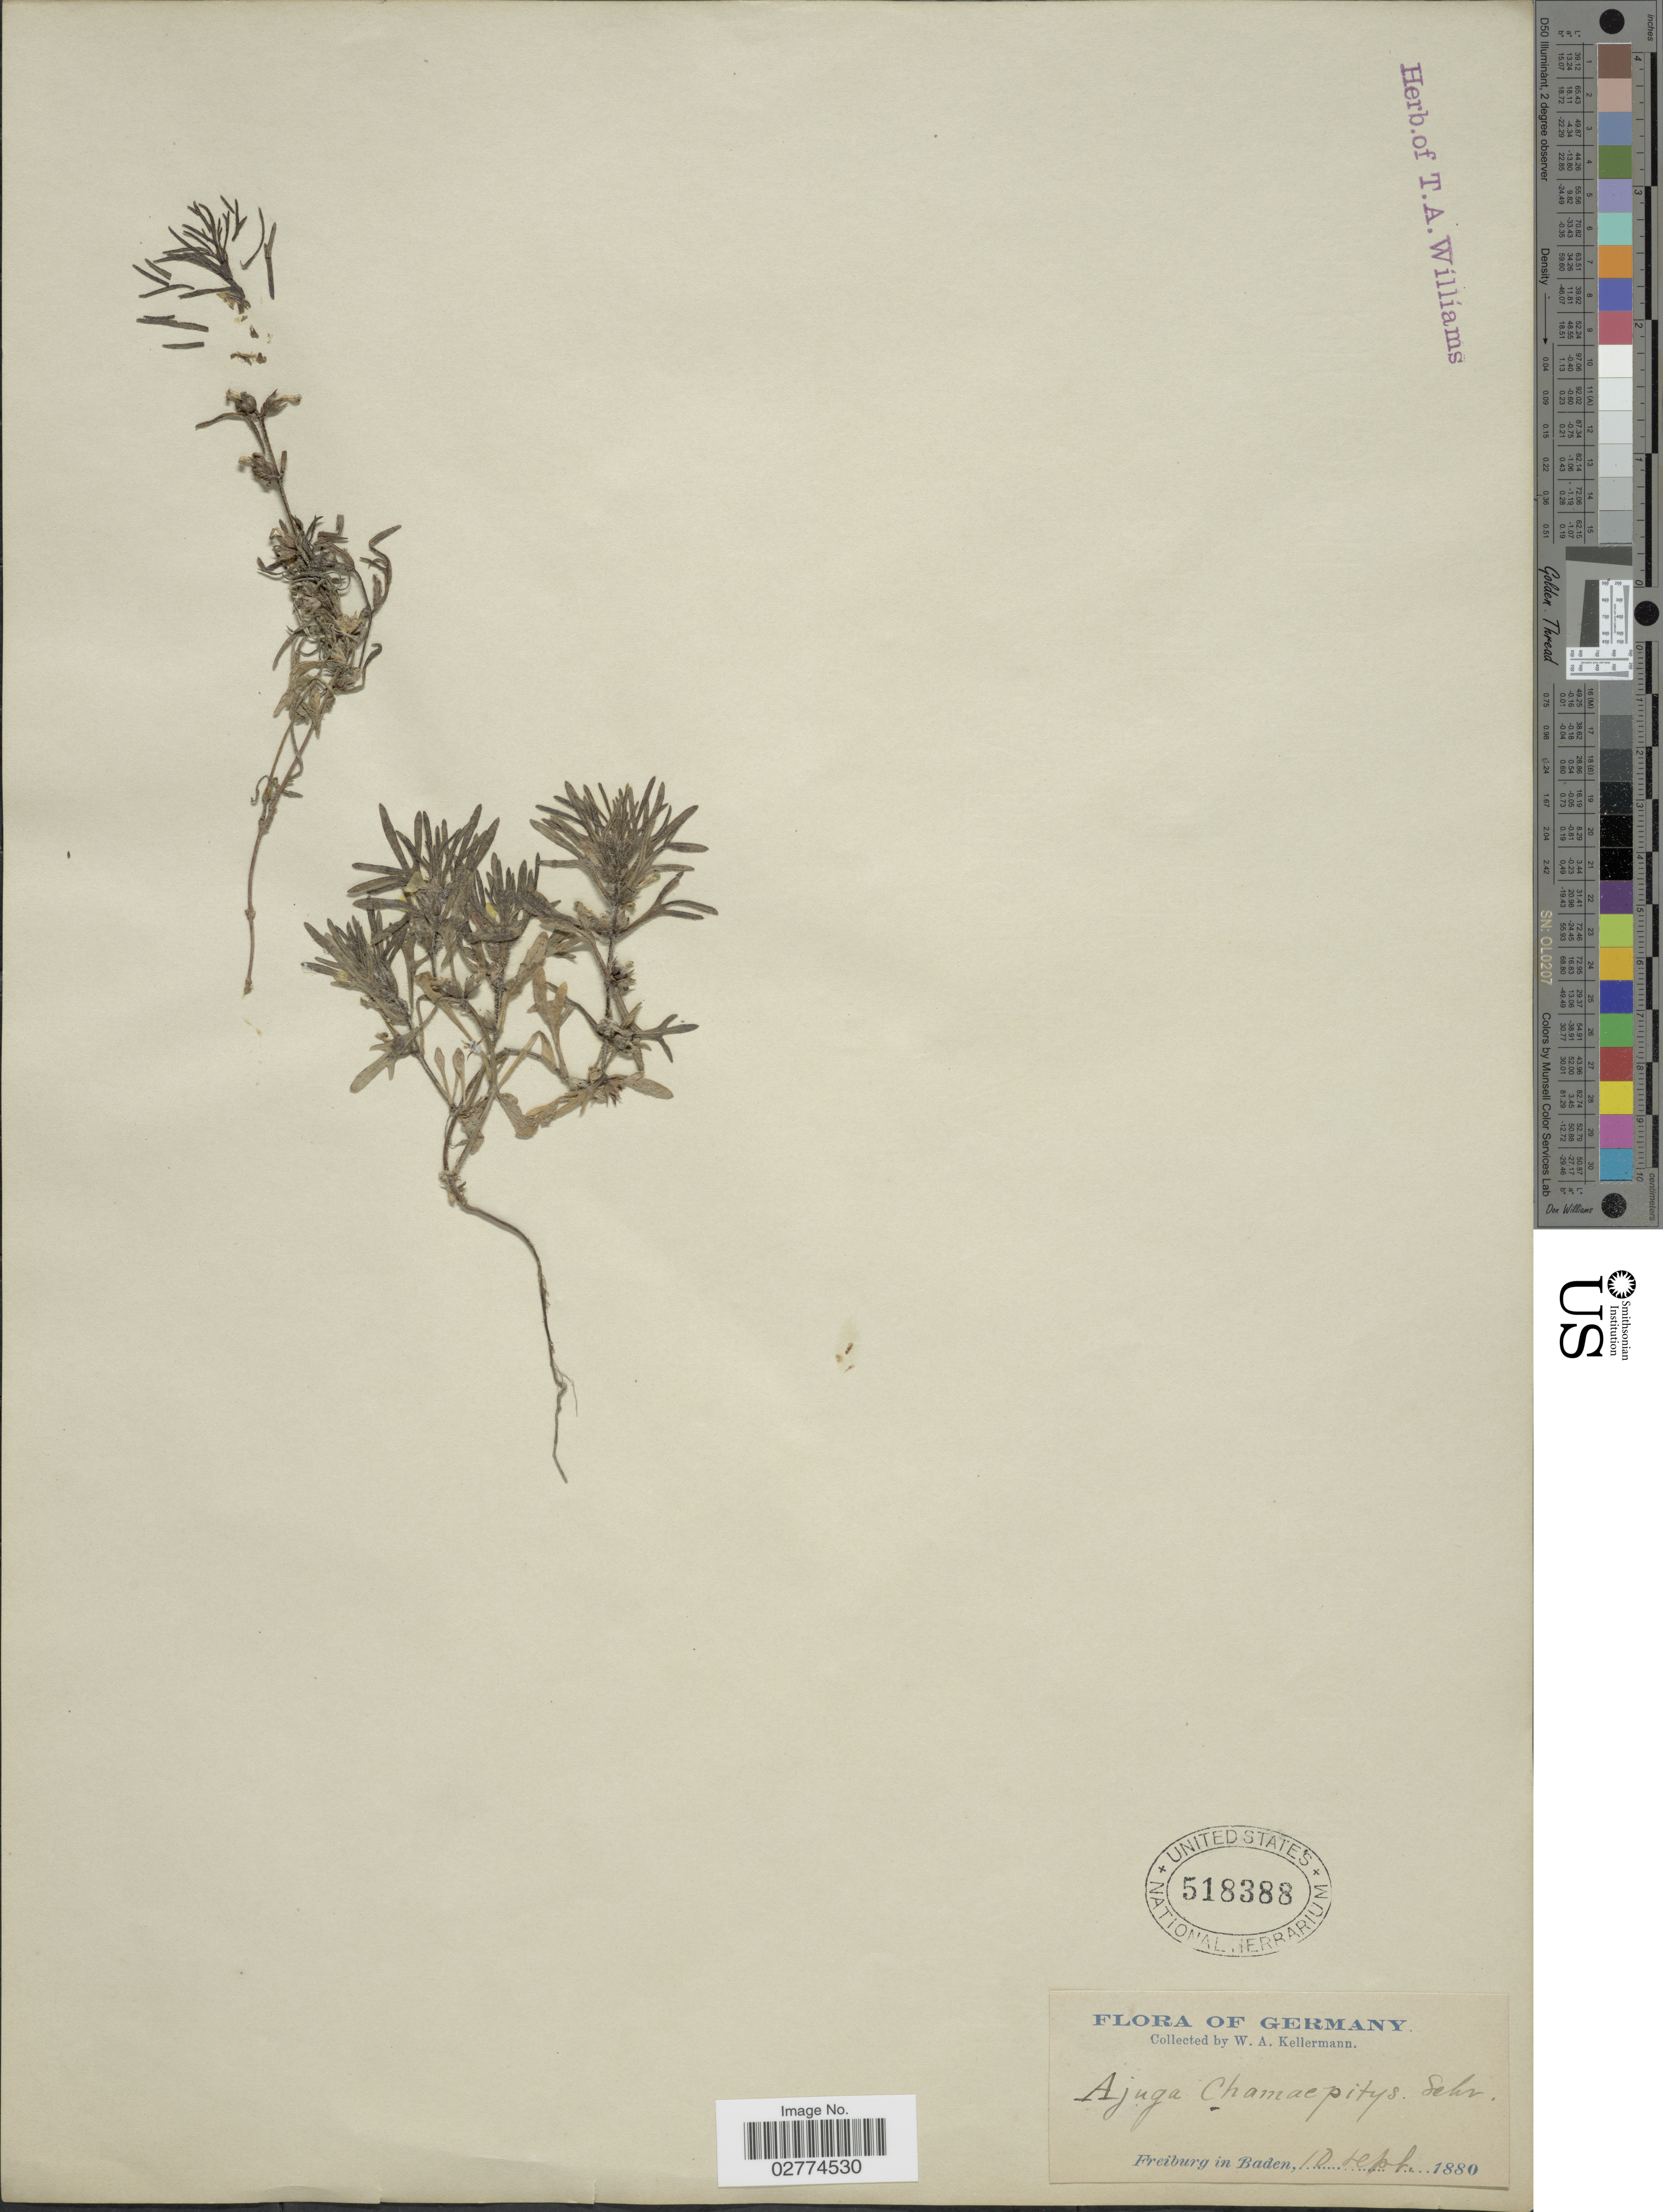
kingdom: Plantae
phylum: Tracheophyta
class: Magnoliopsida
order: Lamiales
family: Lamiaceae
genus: Ajuga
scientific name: Ajuga chamaepitys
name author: (L.) Schreb.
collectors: W. A. Kellermann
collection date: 1880-09-10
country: Germany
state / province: Baden-Württemberg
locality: Freiburg in Baden.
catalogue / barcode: US 518388